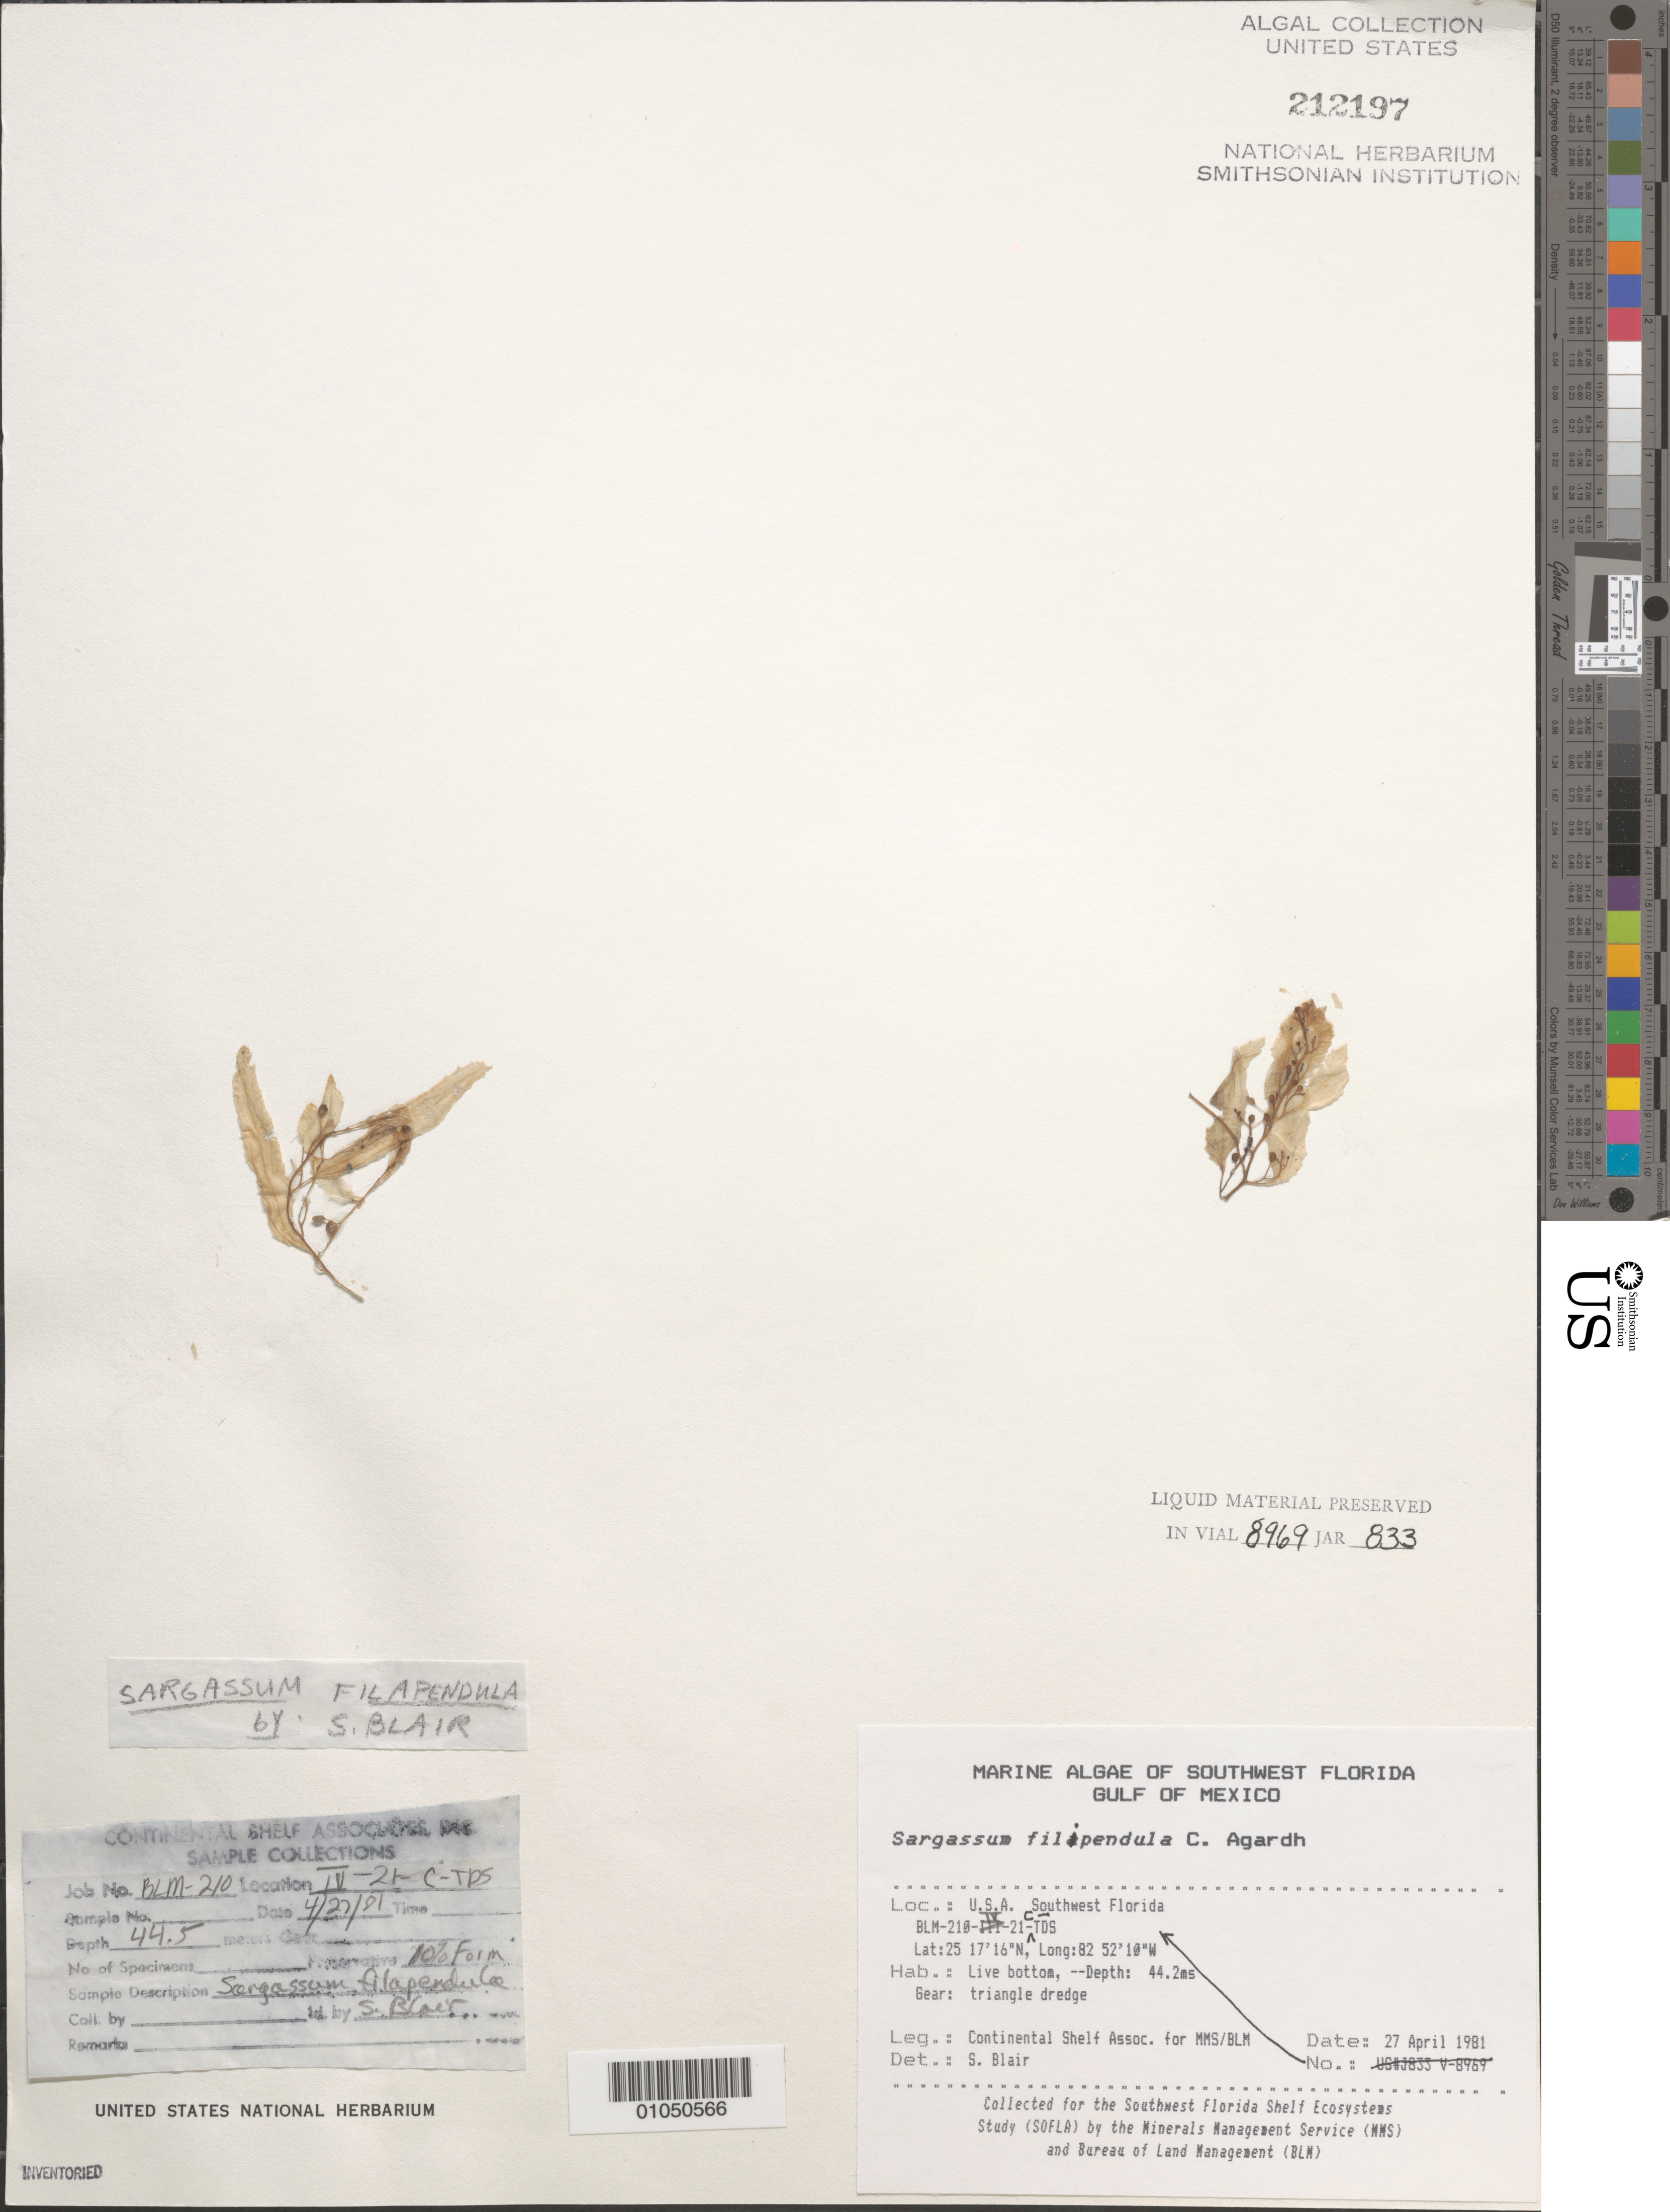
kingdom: Chromista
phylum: Ochrophyta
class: Phaeophyceae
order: Fucales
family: Sargassaceae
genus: Sargassum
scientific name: Sargassum filipendula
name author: C. Agardh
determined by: Blair, S. M.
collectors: Continental Shelf Associates for the MMS/BLM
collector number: BLM-210-IV-21-C-TDS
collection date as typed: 27 Apr 1981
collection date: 1981-04-27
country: United States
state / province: Florida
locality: Gulf of Mexico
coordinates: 25 17'16"N, 82 52'10"W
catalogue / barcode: US 212197